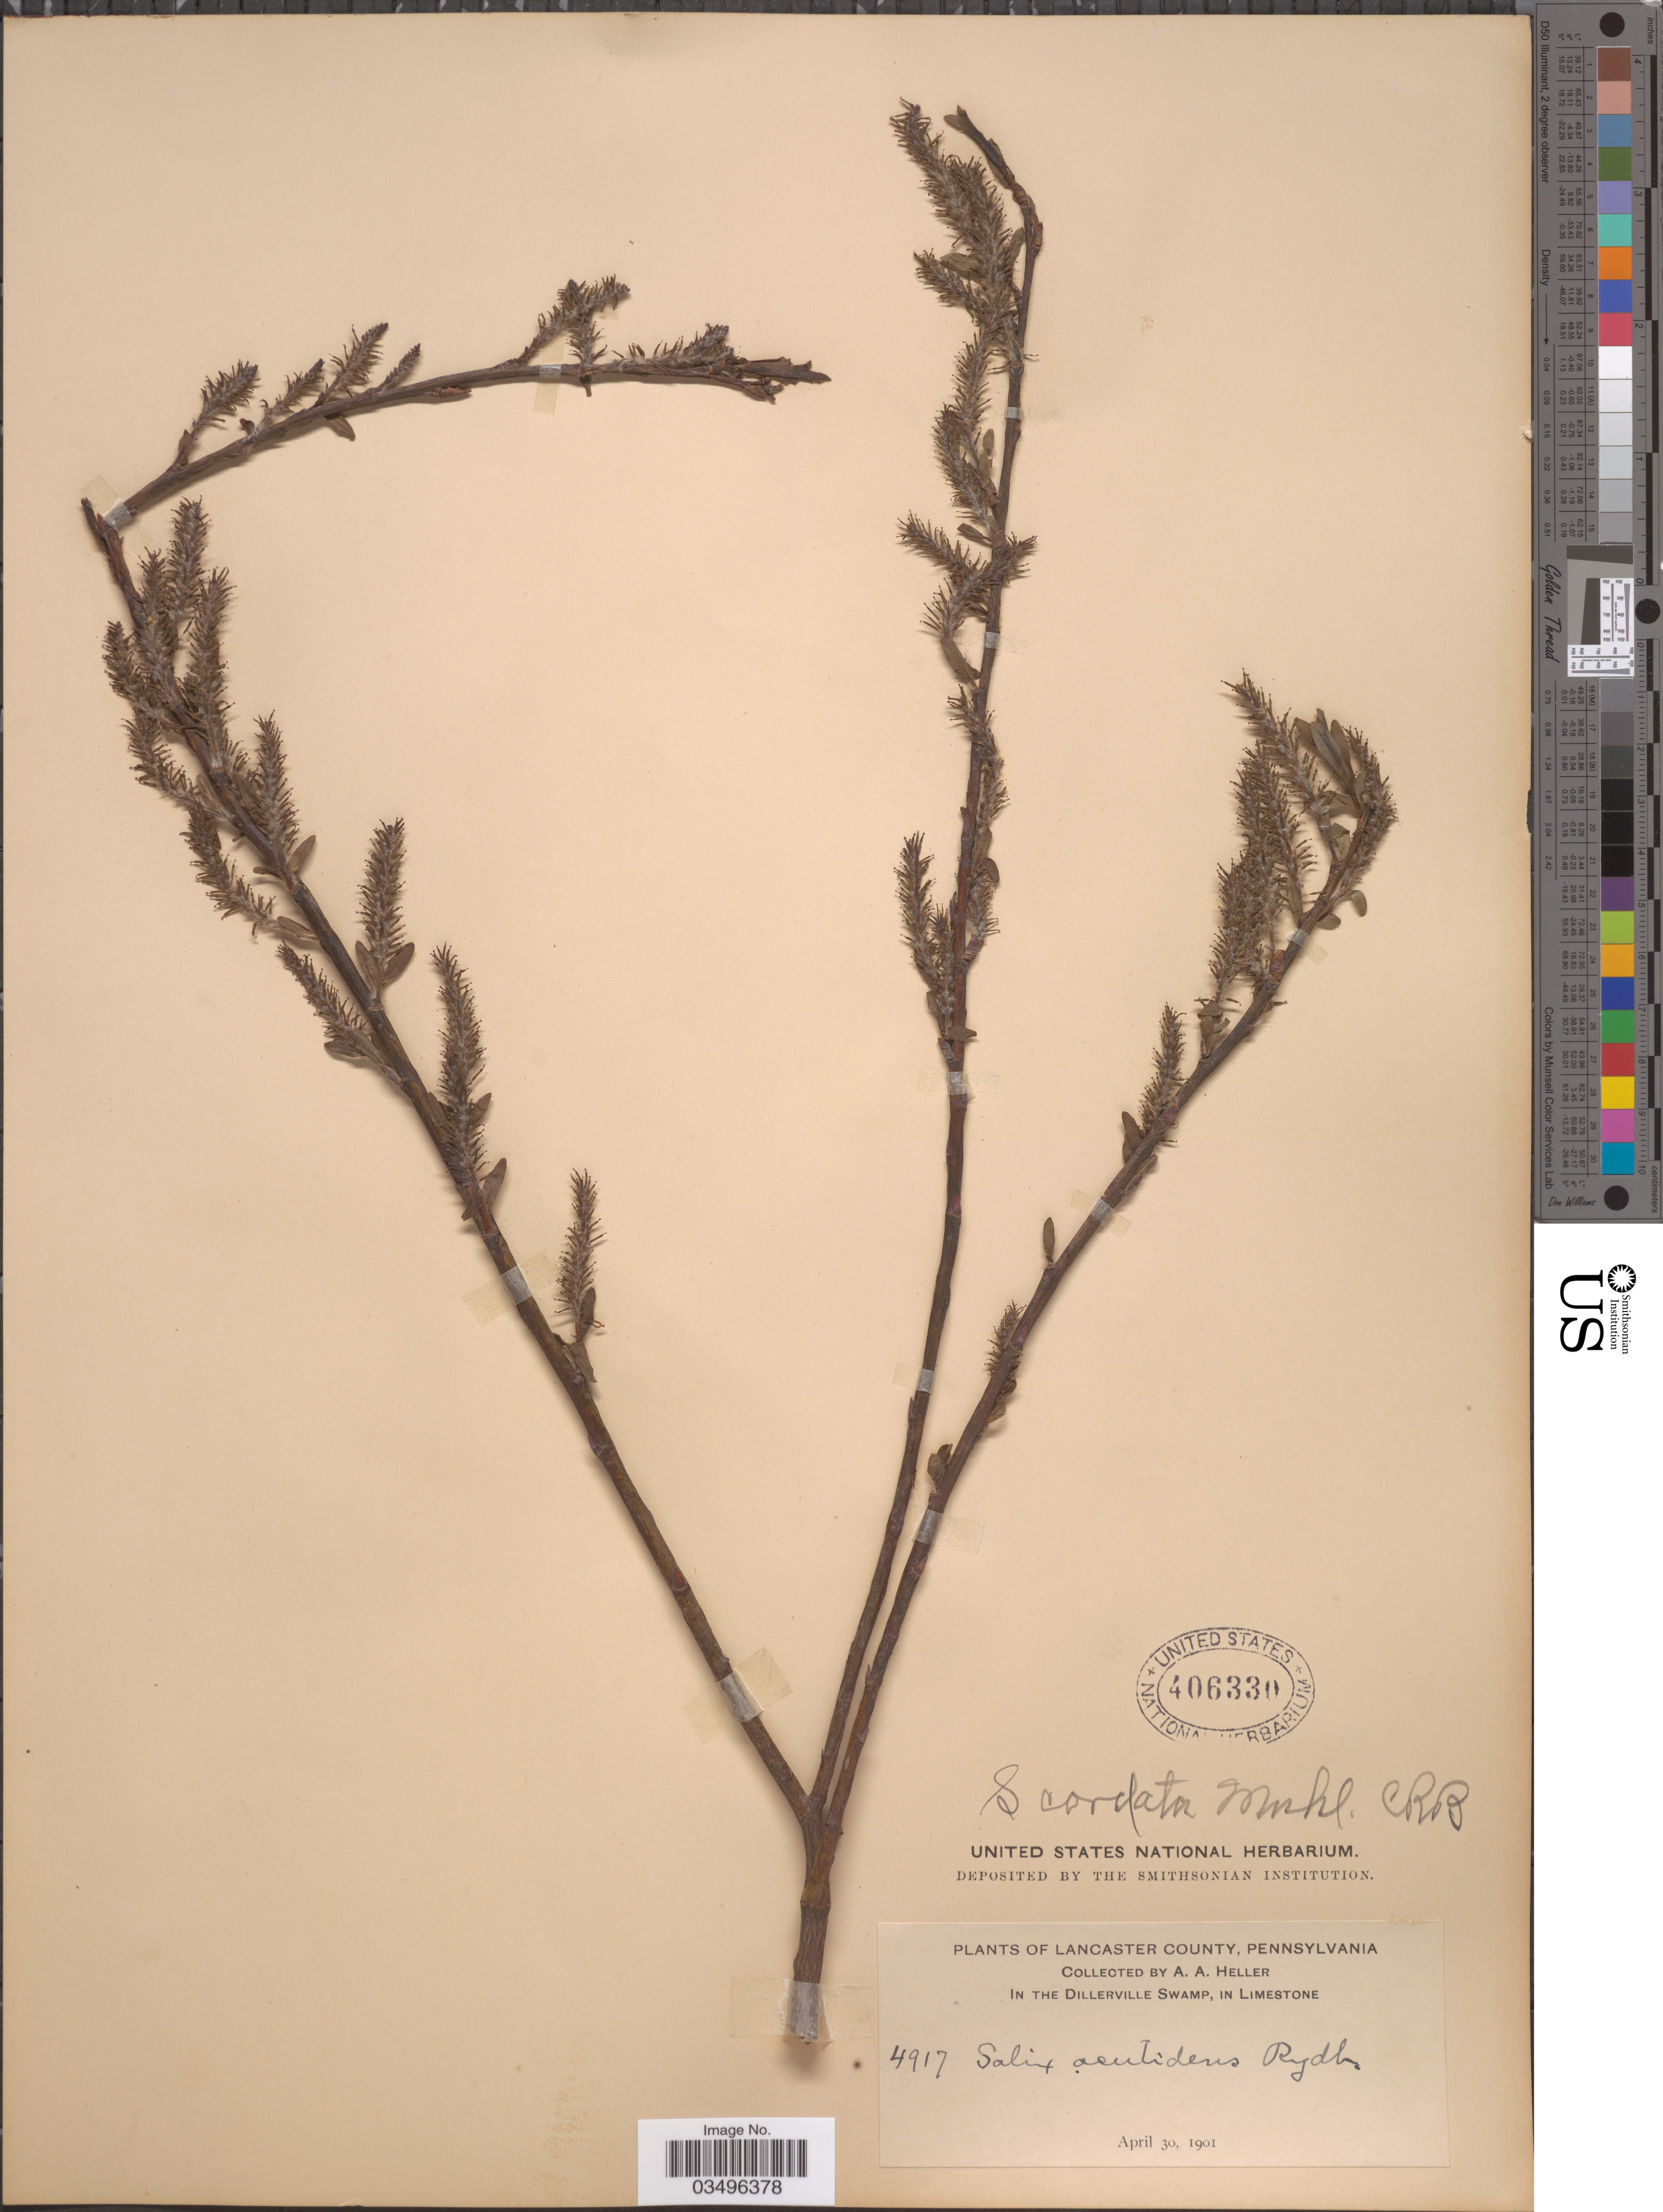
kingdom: Plantae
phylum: Tracheophyta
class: Magnoliopsida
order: Malpighiales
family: Salicaceae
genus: Salix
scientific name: Salix cordata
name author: Michx.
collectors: A. A. Heller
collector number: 4917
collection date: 1901-04-30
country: United States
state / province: Pennsylvania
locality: Lancaster County. In the Dillerville Swamp, in Limestone.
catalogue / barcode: US 406330